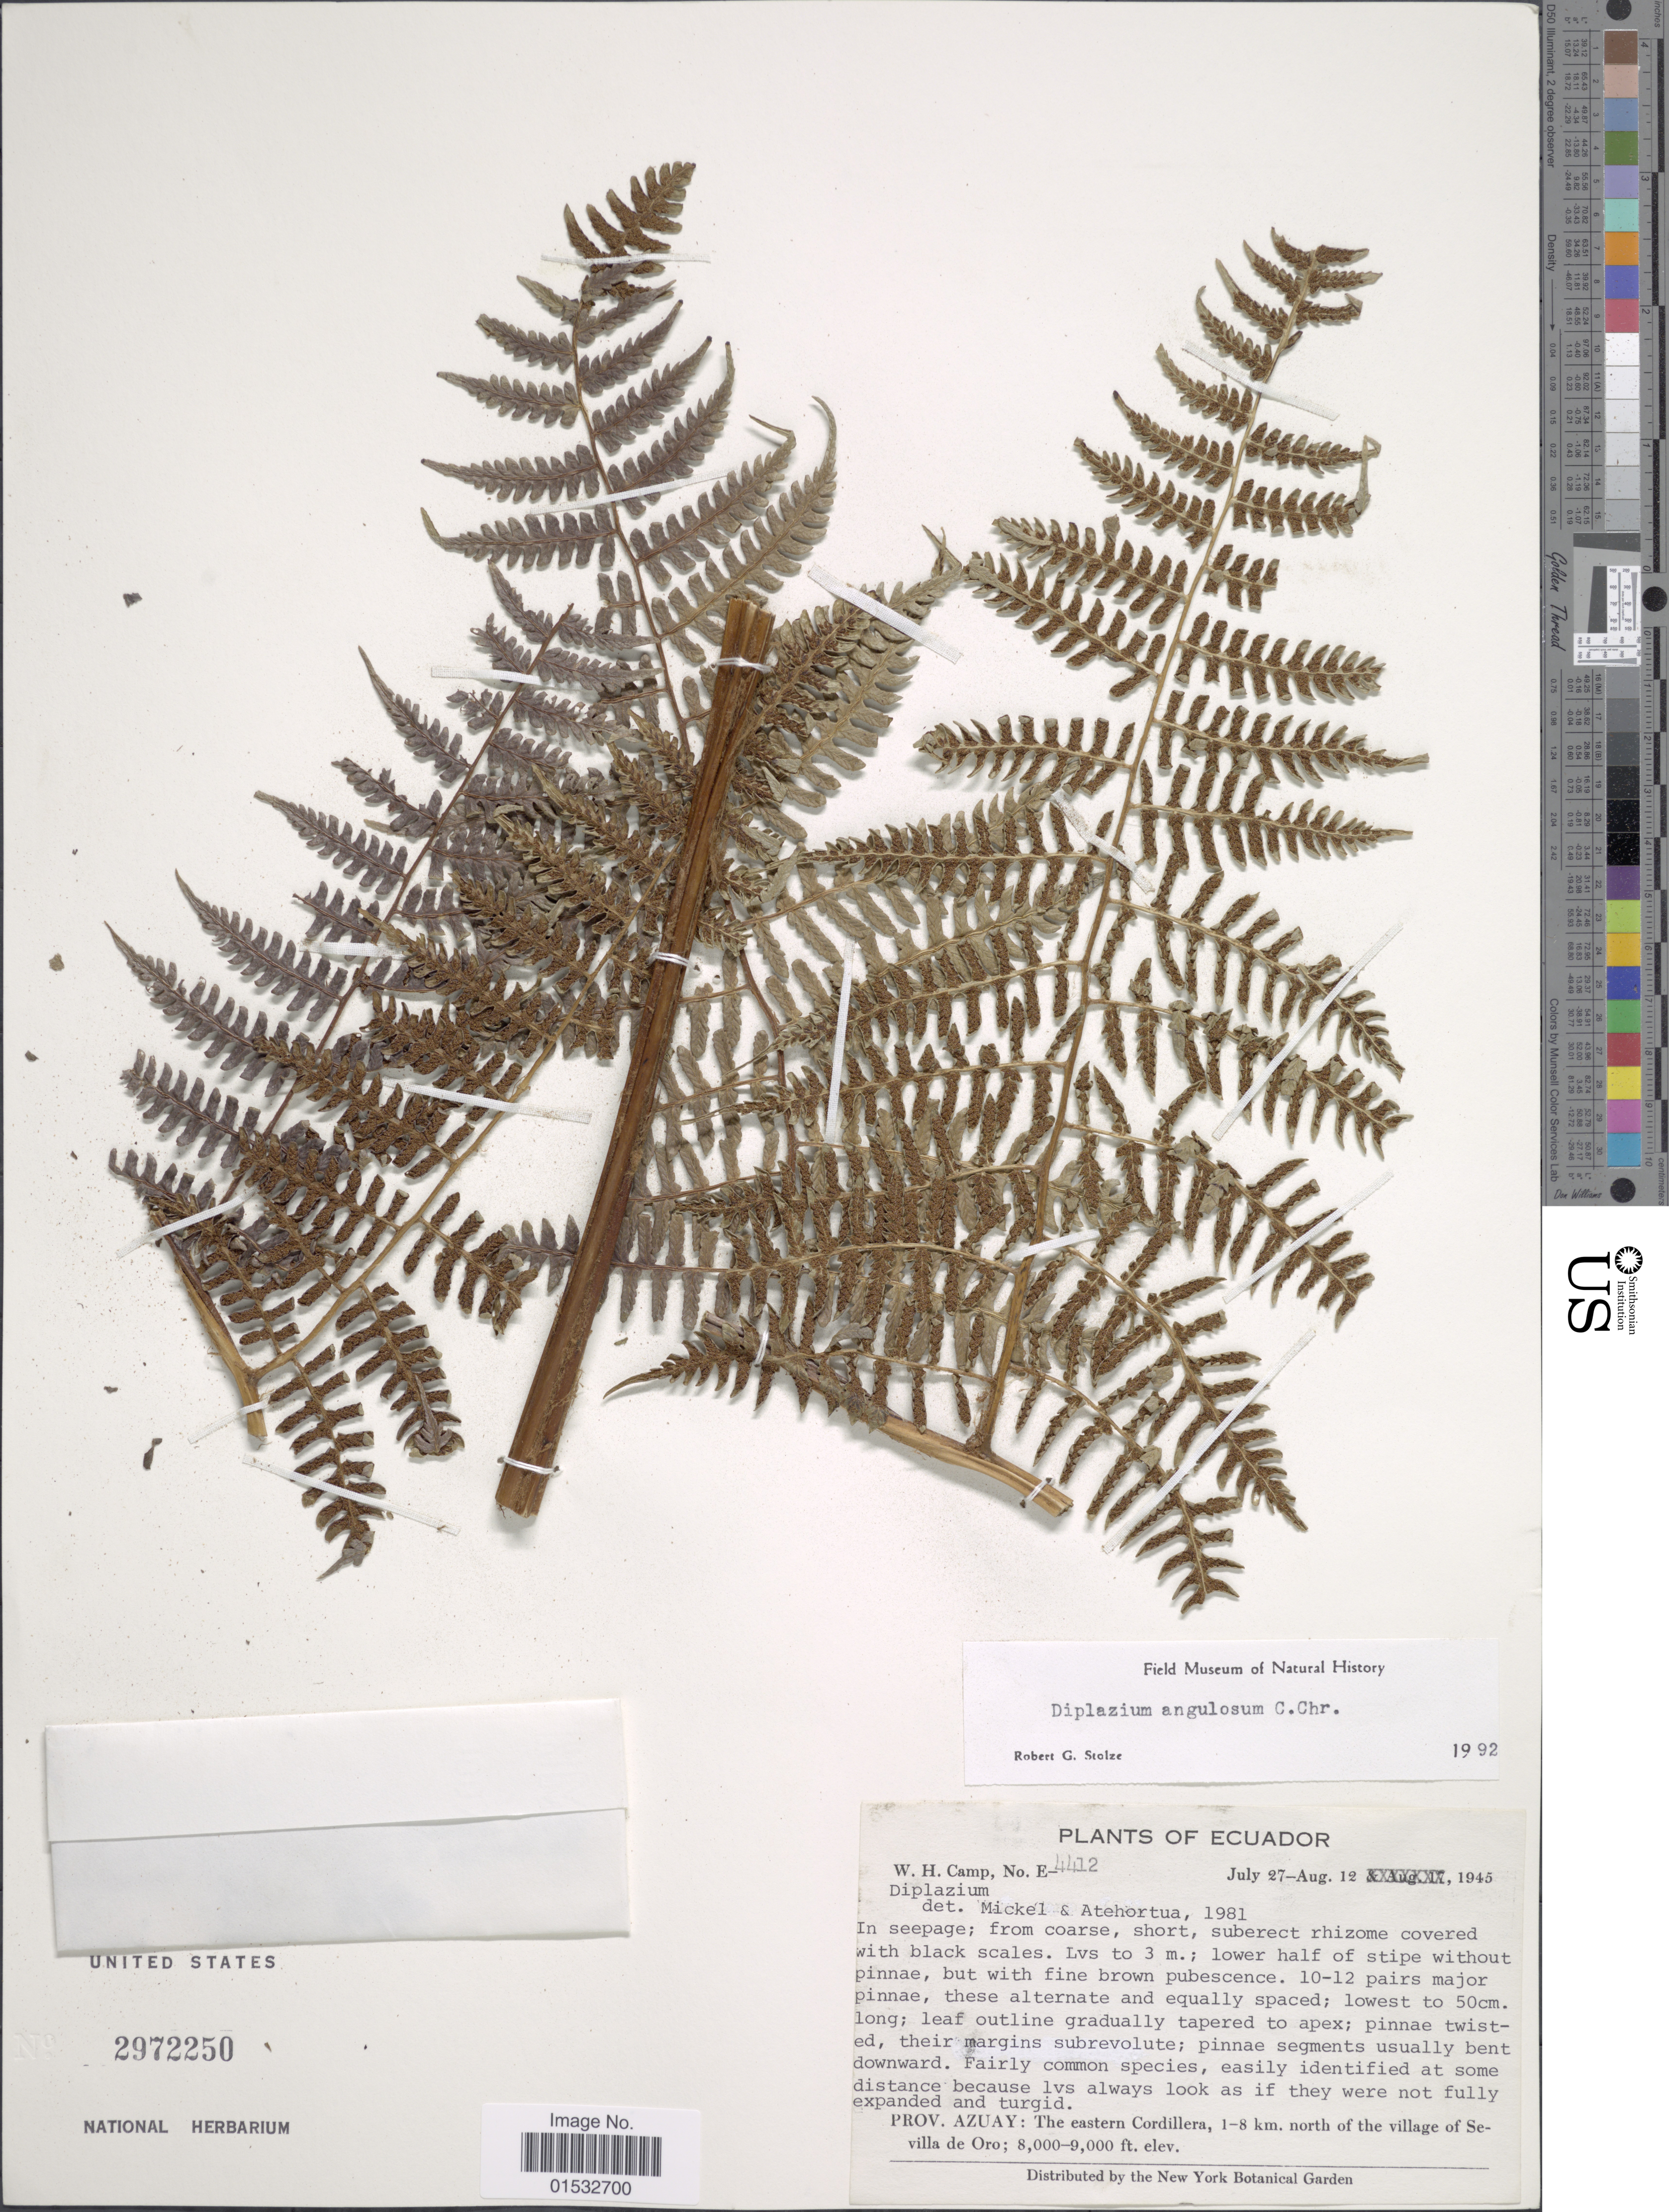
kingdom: Plantae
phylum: Tracheophyta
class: Polypodiopsida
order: Polypodiales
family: Athyriaceae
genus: Diplazium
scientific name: Diplazium angulosum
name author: C. Chr.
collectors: W. H. Camp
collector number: E-4412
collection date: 1945-07-27/1945-08-12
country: Ecuador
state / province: Azuay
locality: The eastern Cordillera, 1-8 km. north of the village of Sevilla de Oro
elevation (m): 2438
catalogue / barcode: US 2972250